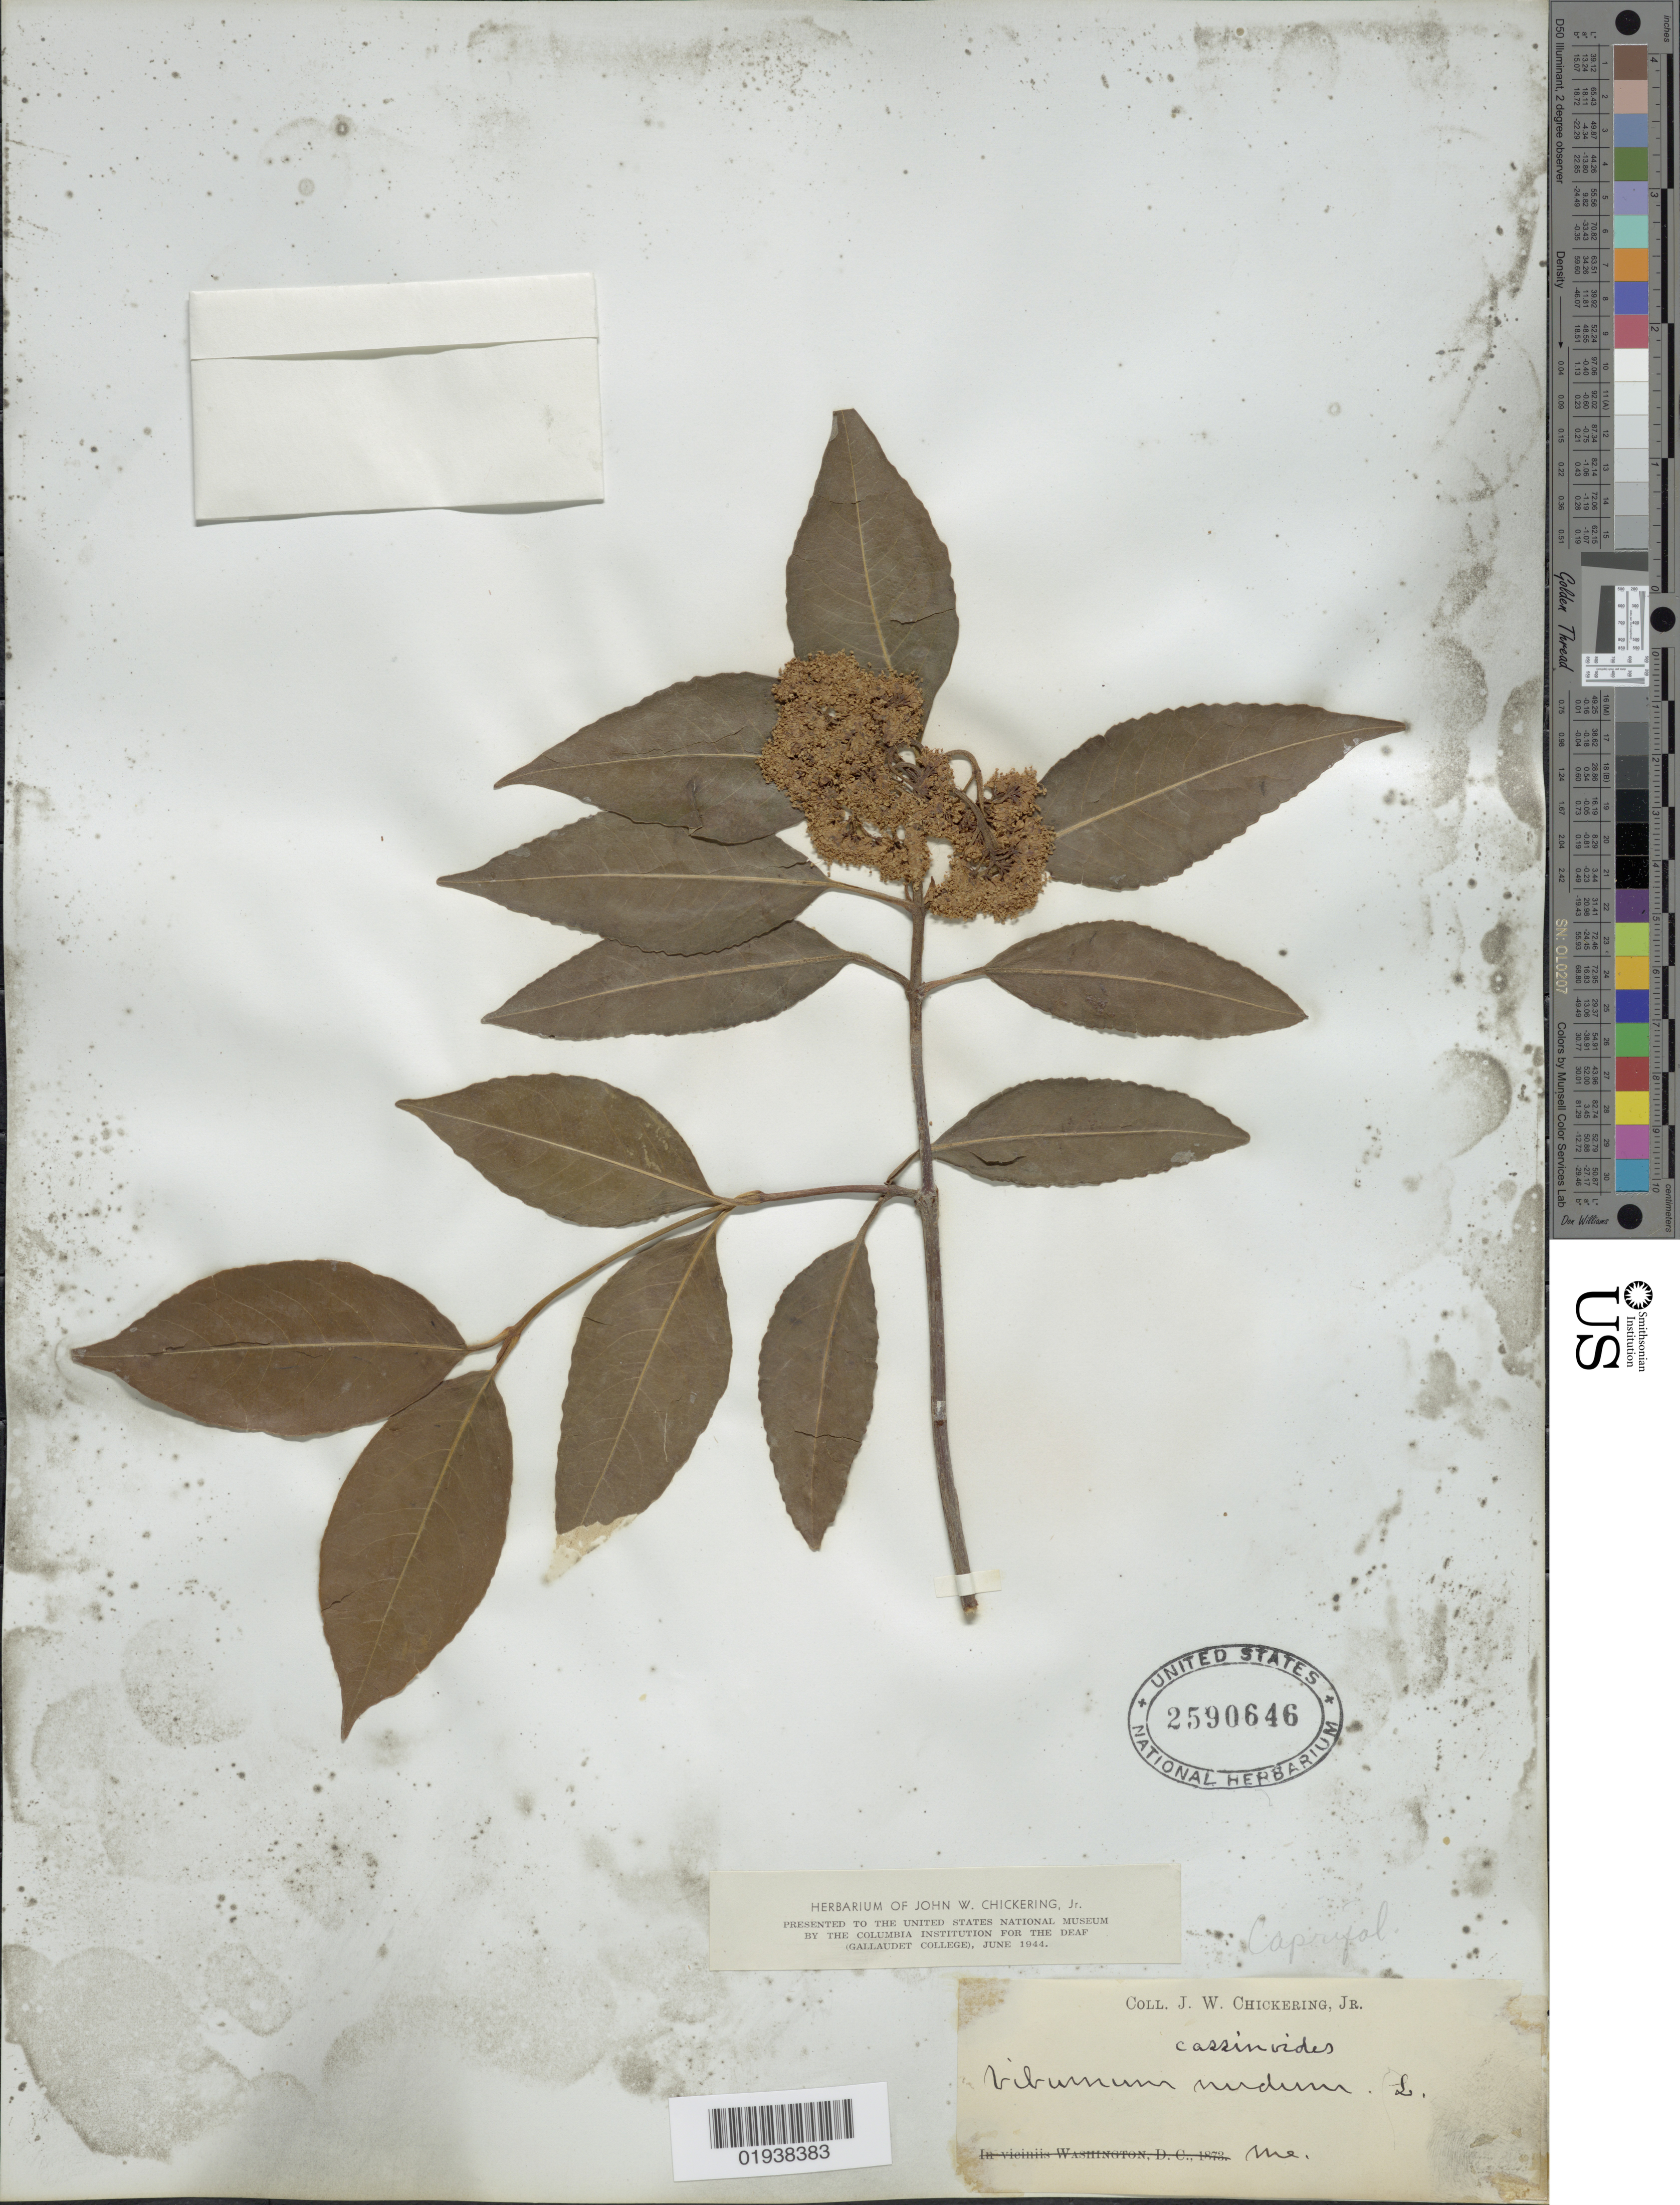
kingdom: Plantae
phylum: Tracheophyta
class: Magnoliopsida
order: Dipsacales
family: Viburnaceae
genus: Viburnum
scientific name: Viburnum cassinoides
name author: L.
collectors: J. W. Chickering Jr.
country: United States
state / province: Maine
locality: Me.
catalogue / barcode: US 2590646